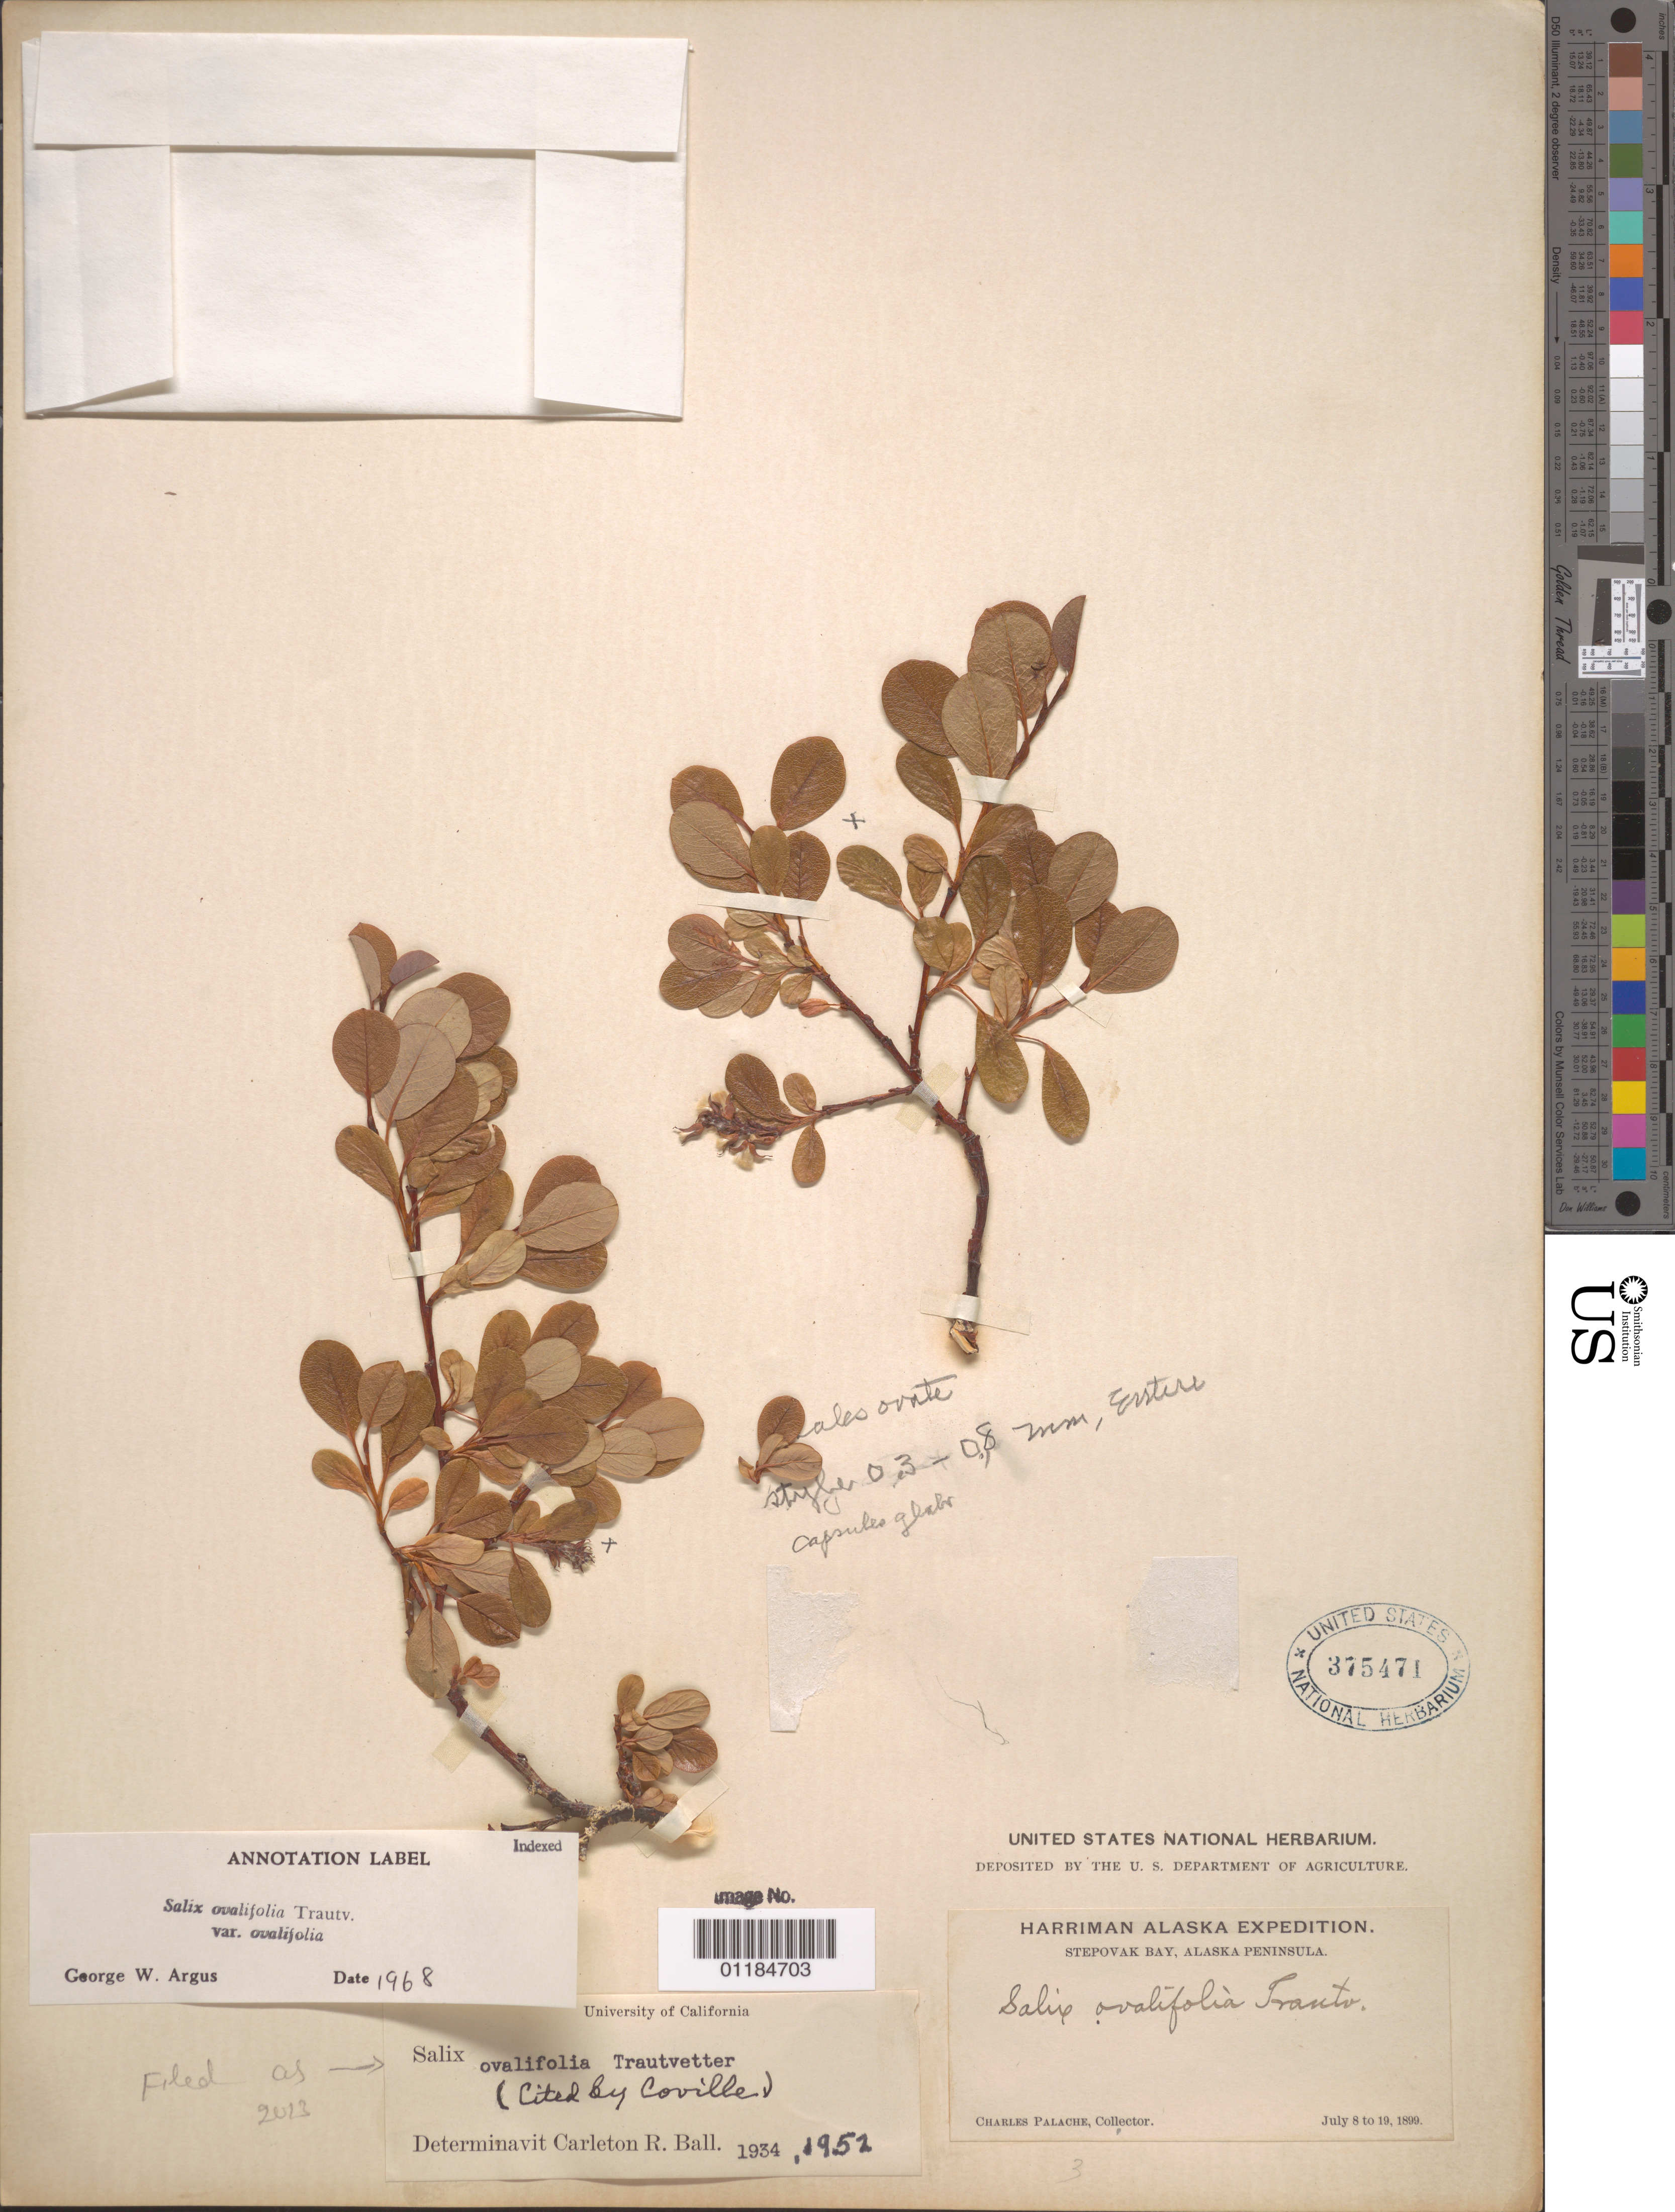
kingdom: Plantae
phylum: Tracheophyta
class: Magnoliopsida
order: Malpighiales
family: Salicaceae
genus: Salix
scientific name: Salix ovalifolia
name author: Trautv.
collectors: C. Palache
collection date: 1899-07-08/1899-07-18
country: United States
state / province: Alaska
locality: Stepovak Bay, Alaska Peninsula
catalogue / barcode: US 375471